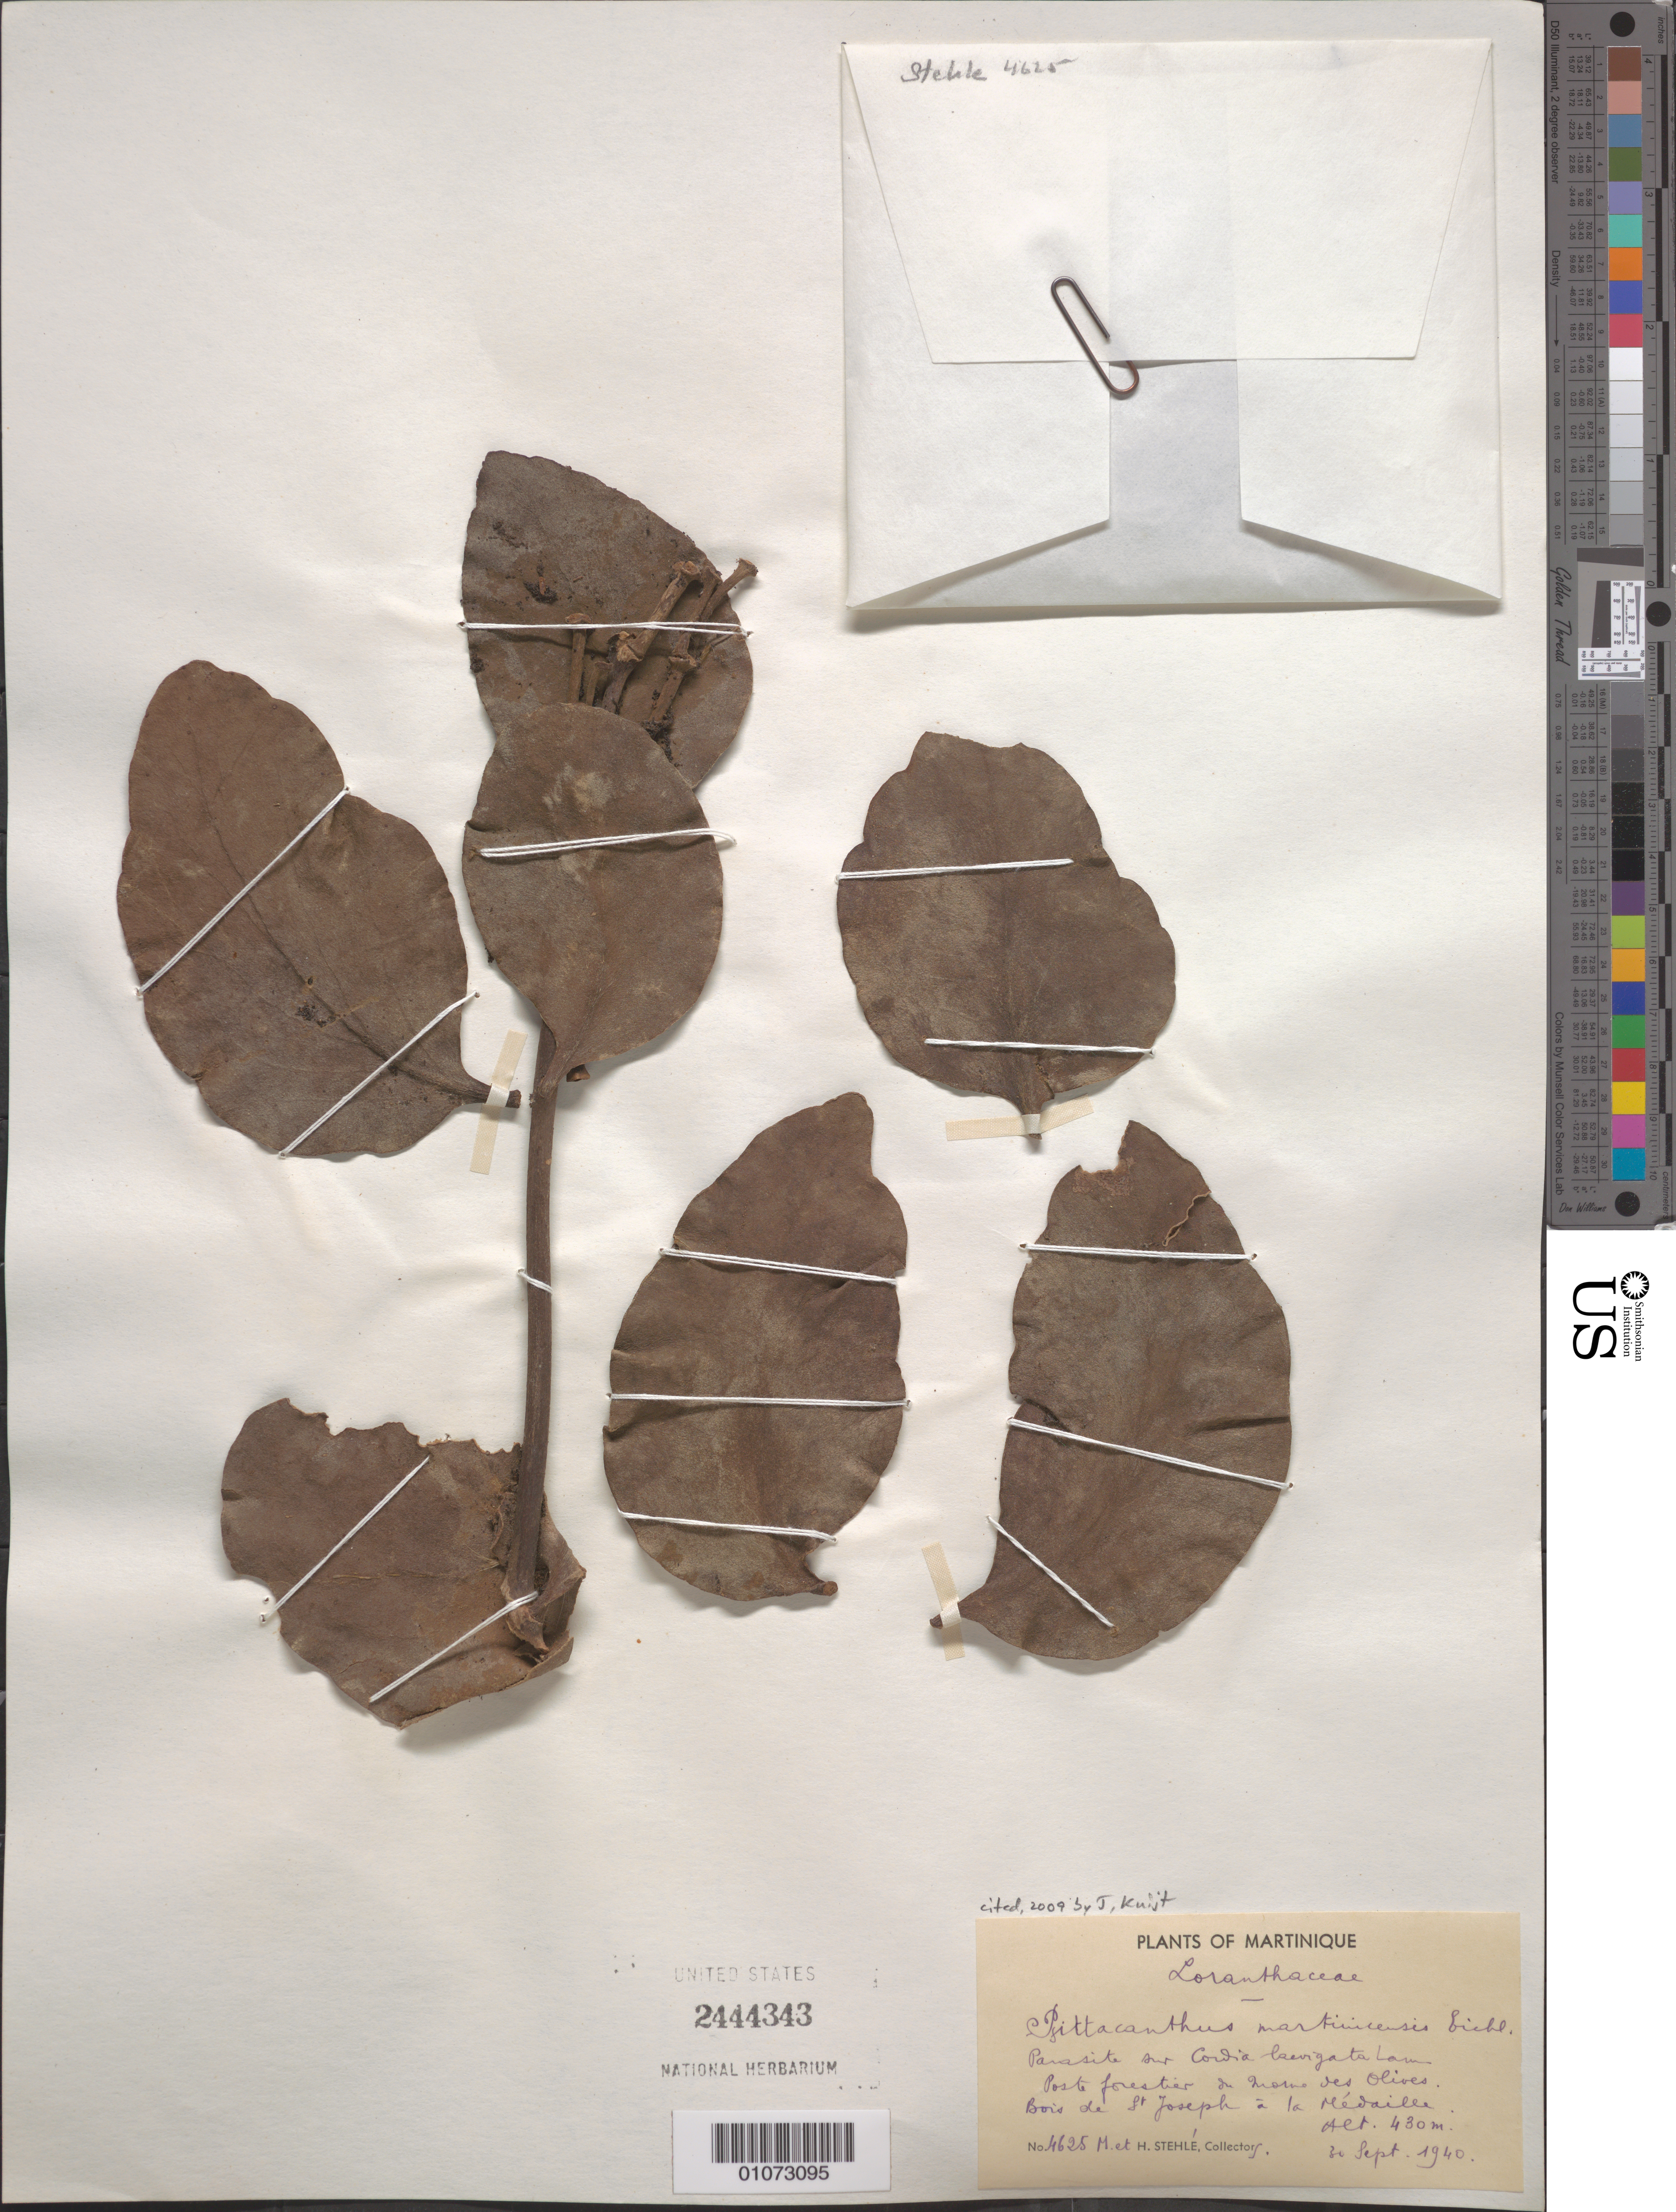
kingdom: Plantae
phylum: Tracheophyta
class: Magnoliopsida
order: Santalales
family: Loranthaceae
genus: Psittacanthus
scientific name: Psittacanthus martinicensis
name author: (C. Presl ex Schult. f.) Eichler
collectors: H. Stehlé & M. Stehlé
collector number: m 625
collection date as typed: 19 Sep 1940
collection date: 1940-09-19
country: Martinique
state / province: Fort-de-France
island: Martinique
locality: Poste forestier du Morne des Olives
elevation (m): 430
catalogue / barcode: US 2444343